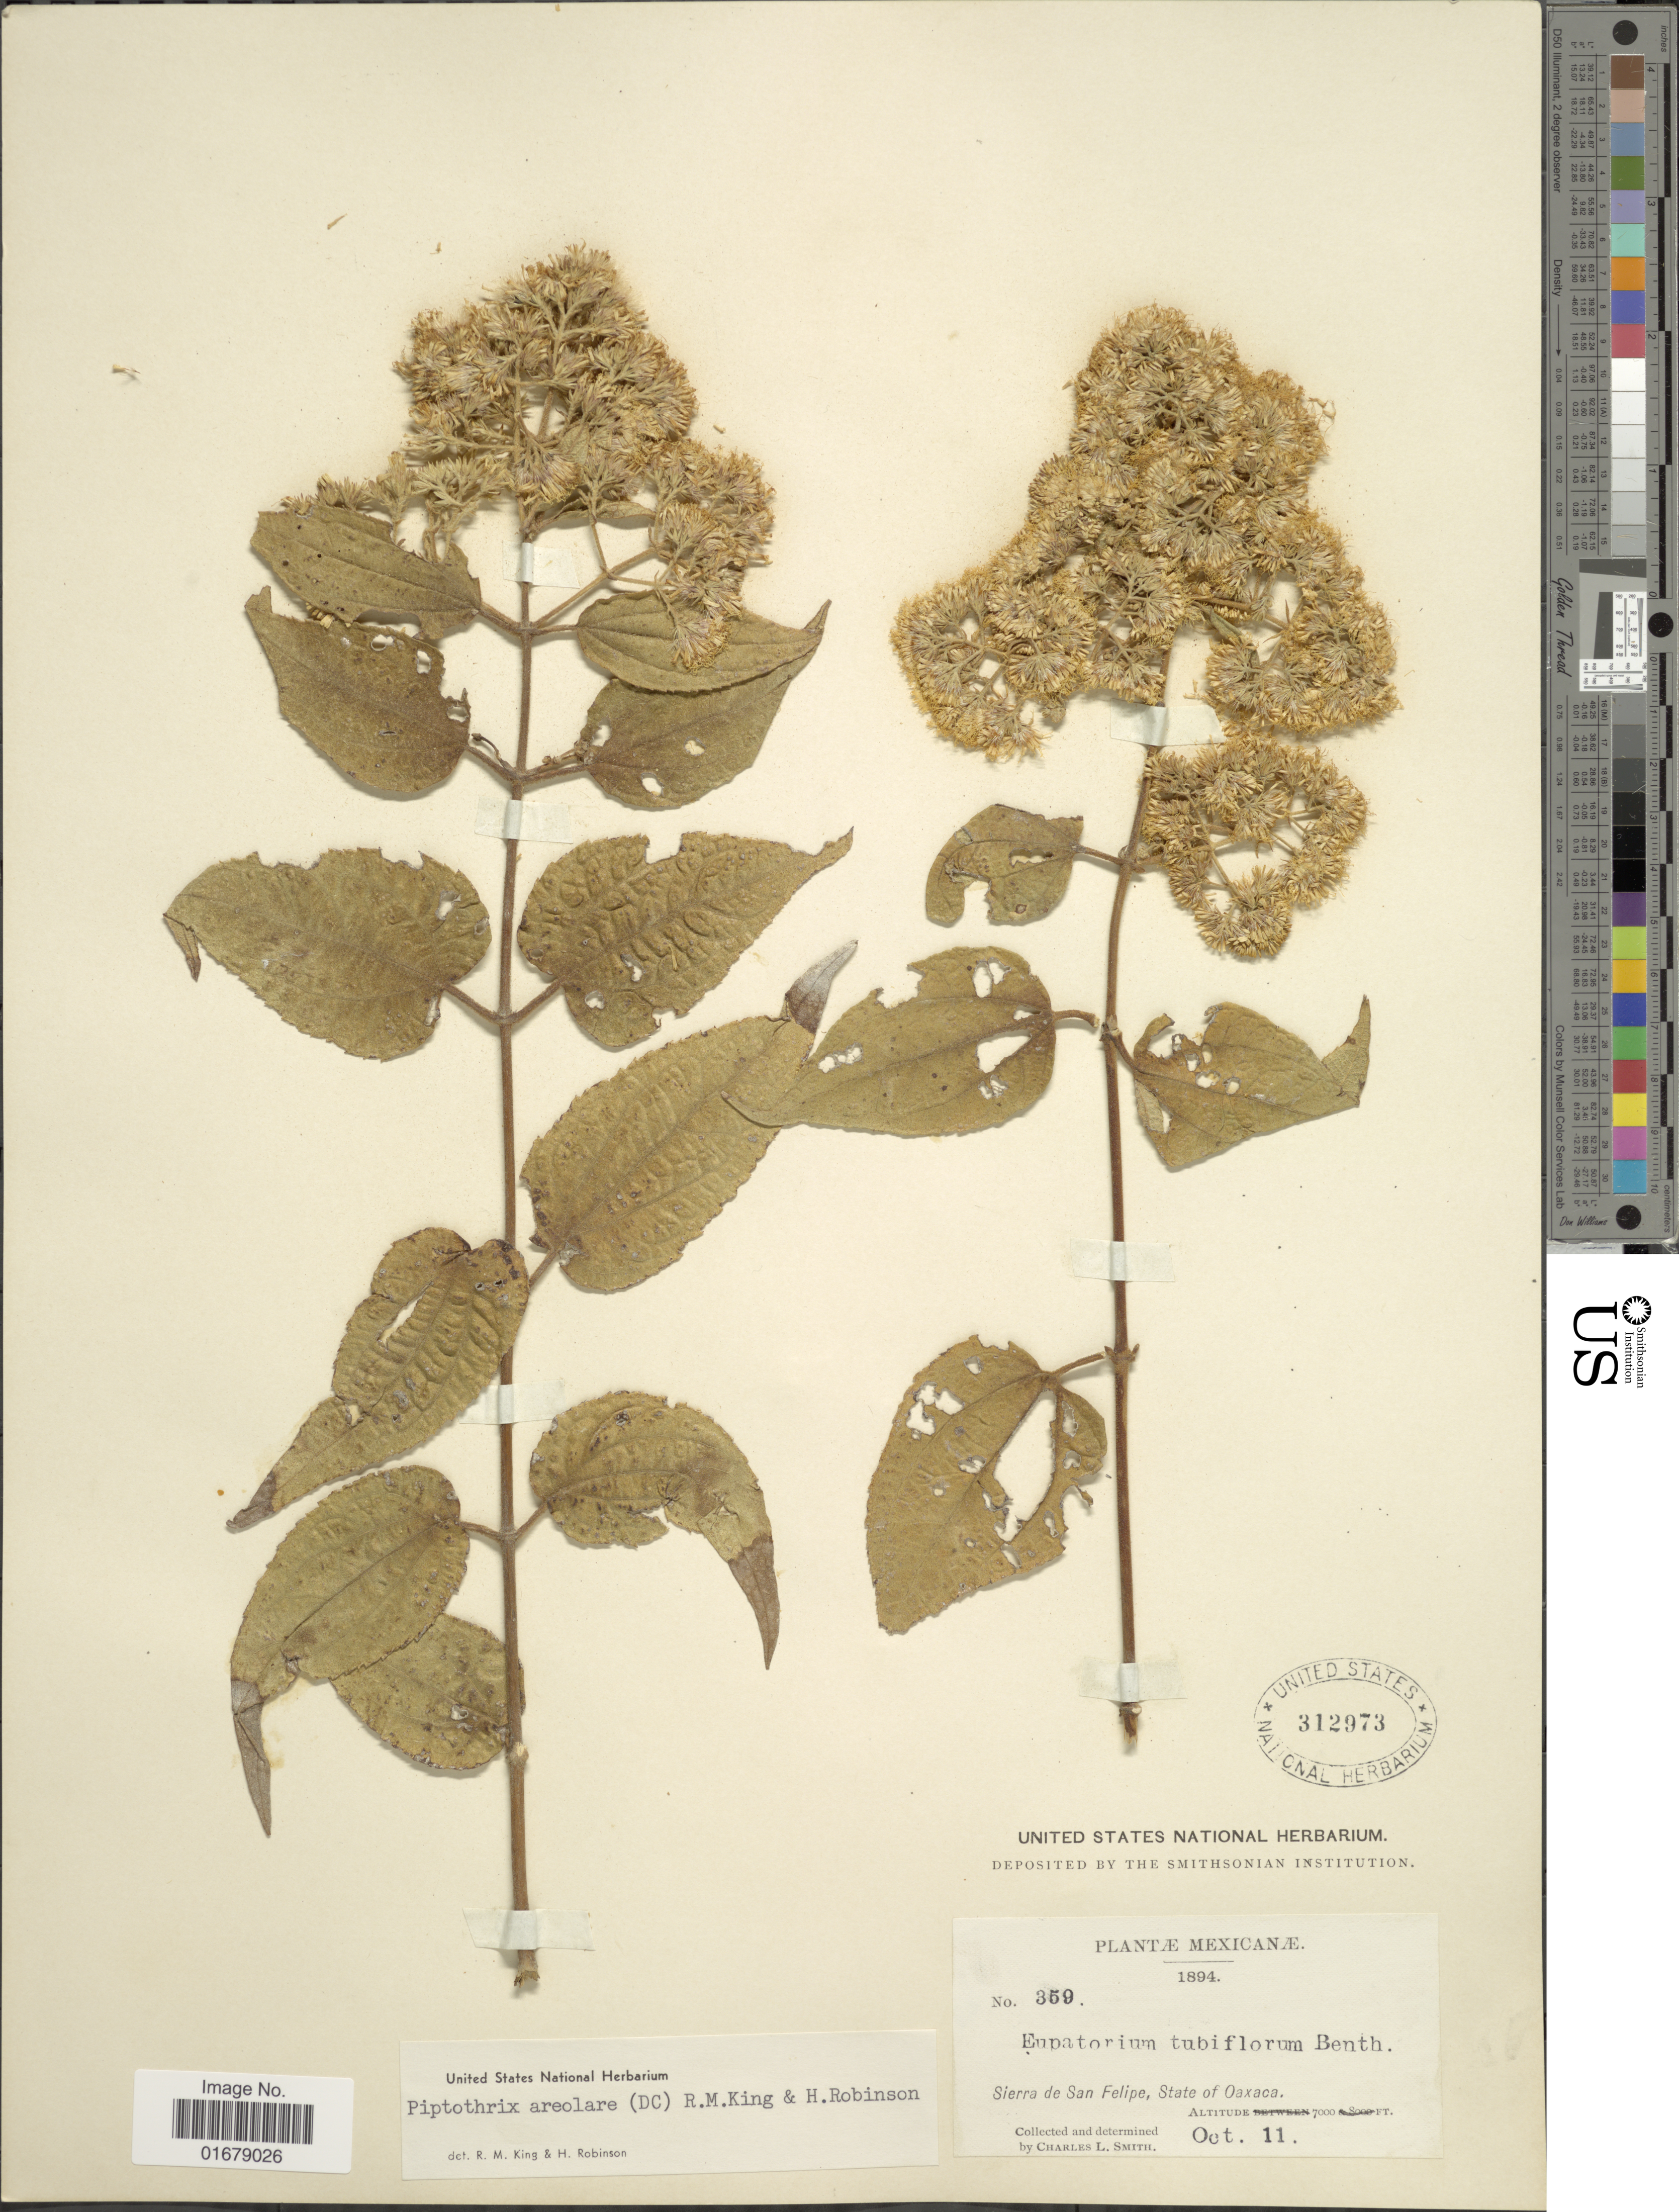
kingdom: Plantae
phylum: Tracheophyta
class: Magnoliopsida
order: Asterales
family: Asteraceae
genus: Piptothrix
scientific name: Piptothrix areolaris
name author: (DC.) R.M. King & H. Rob.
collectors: G. L. Webster & C. L. Smith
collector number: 359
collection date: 1894-10-11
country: Mexico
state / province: Oaxaca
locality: Sierra de San Felipe, State of Oaxaca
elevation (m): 2134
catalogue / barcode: US 312973